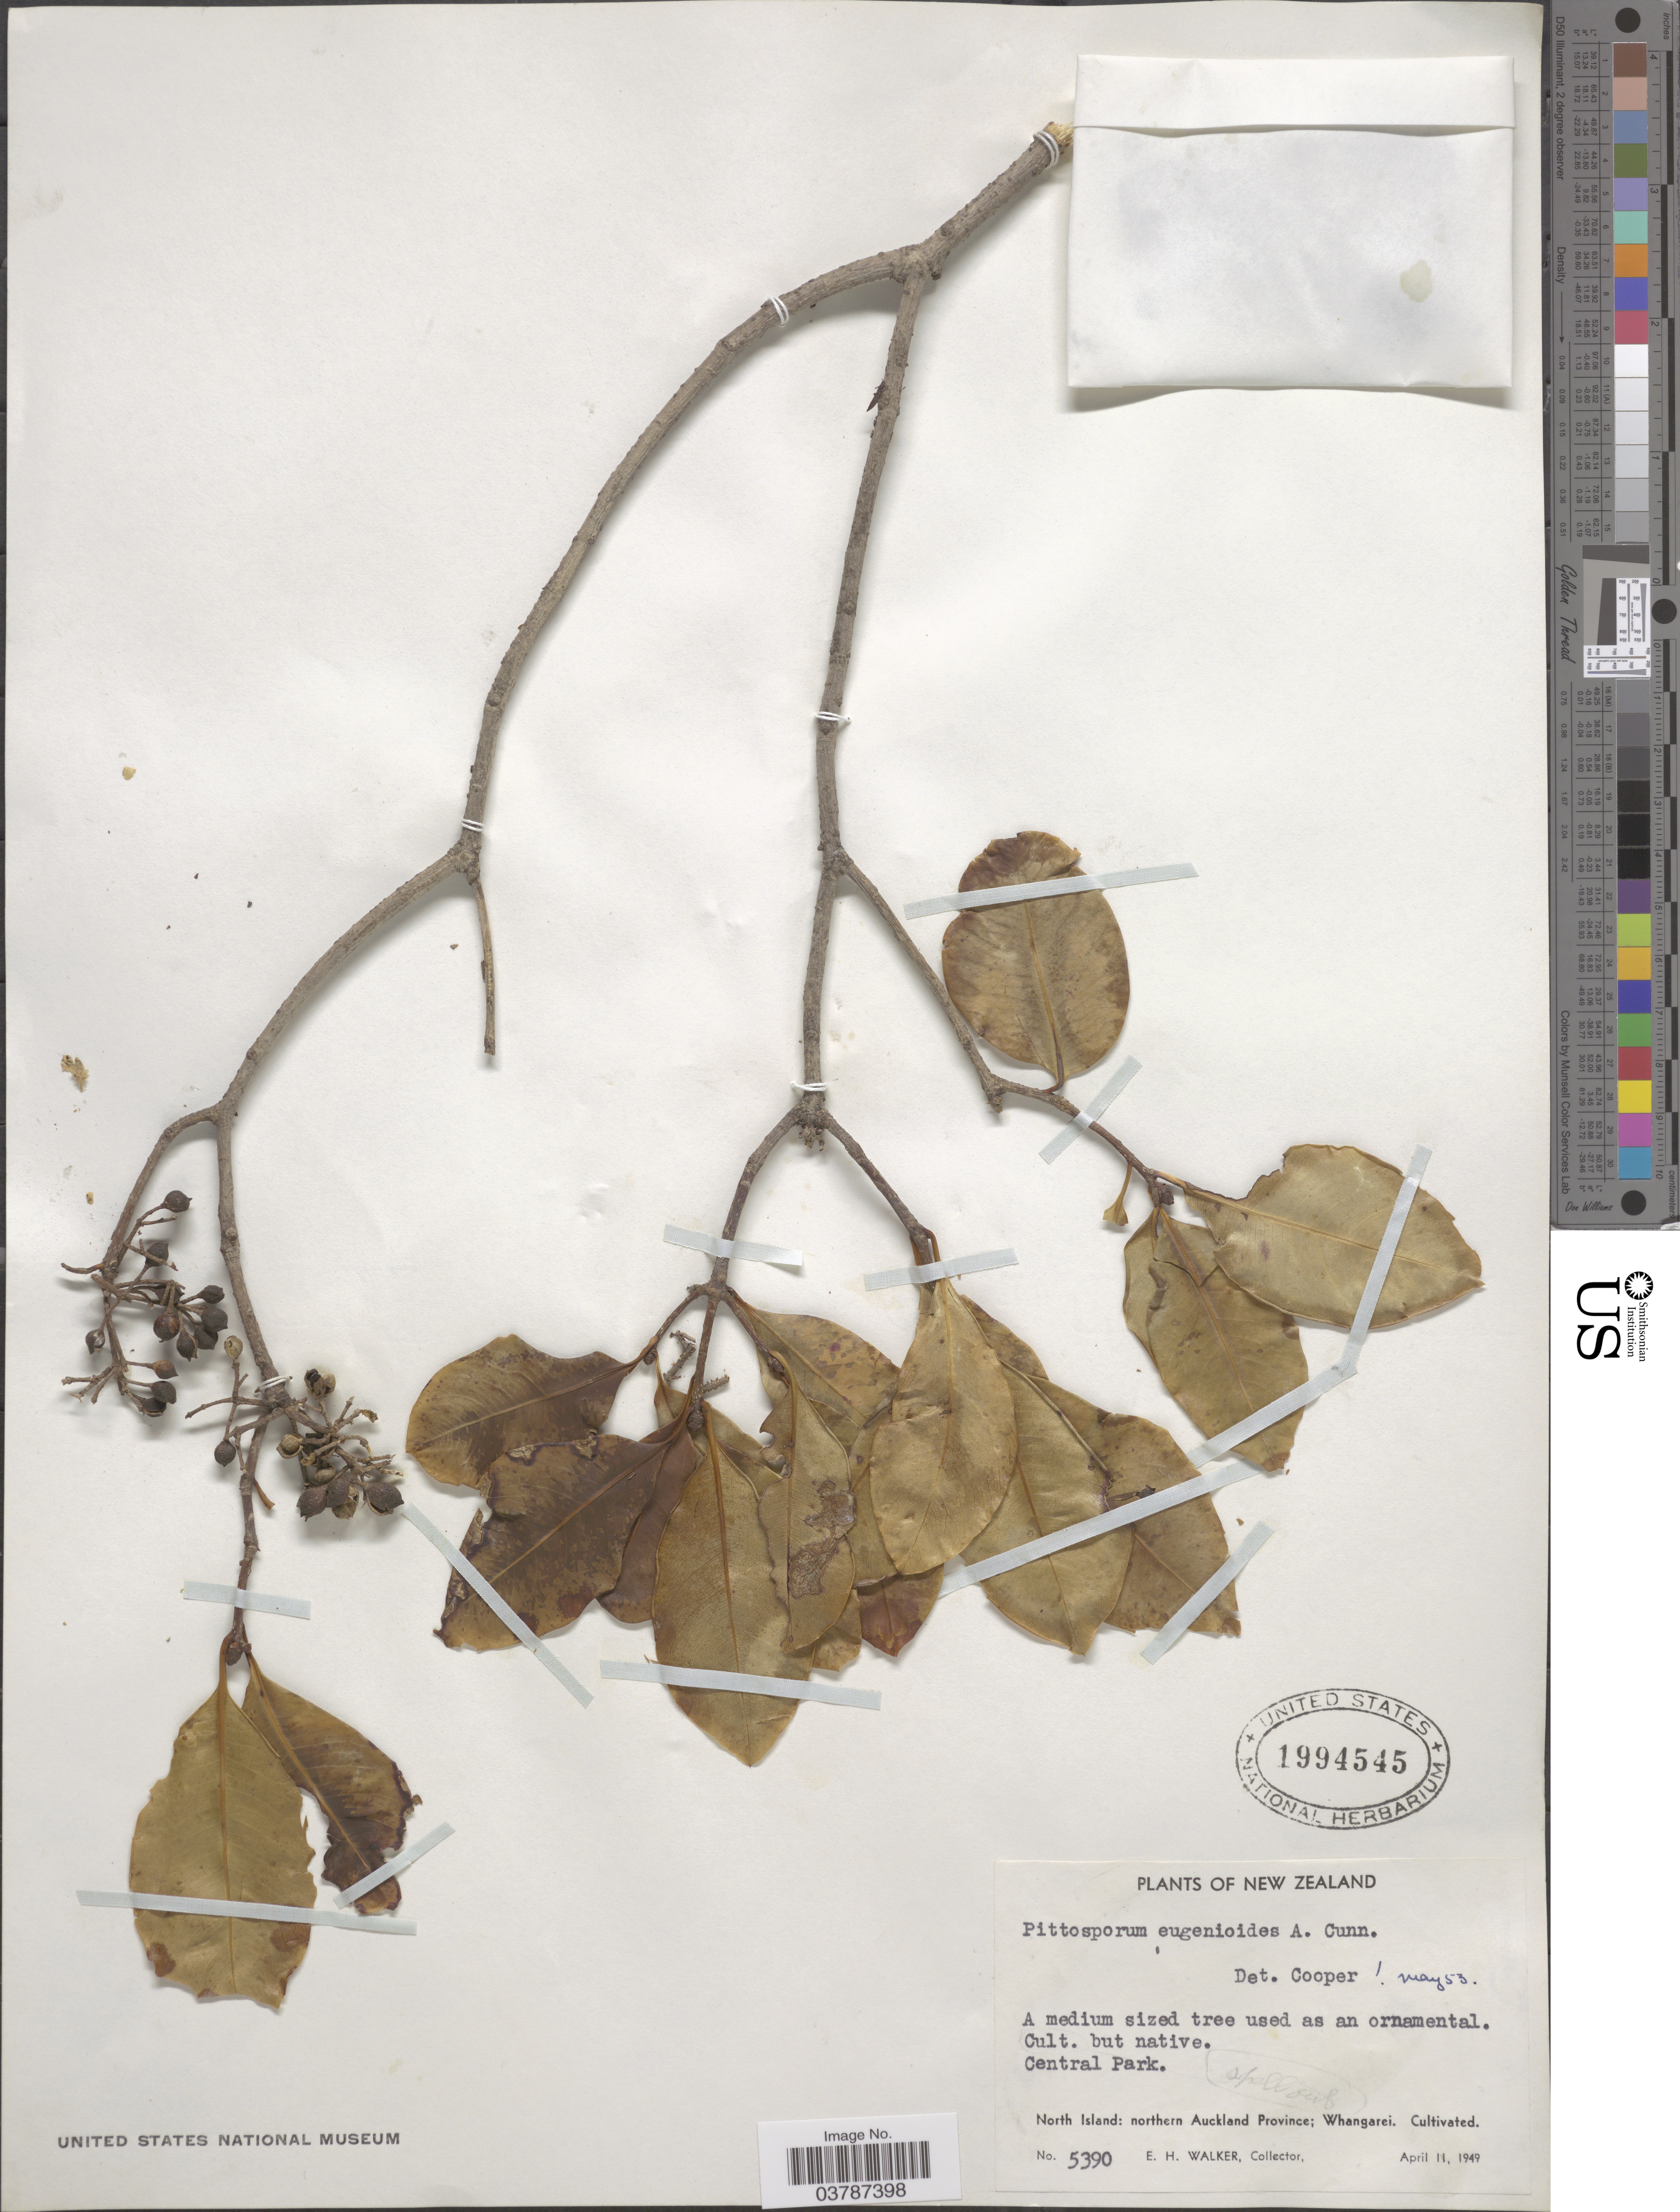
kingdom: Plantae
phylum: Tracheophyta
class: Magnoliopsida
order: Apiales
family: Pittosporaceae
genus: Pittosporum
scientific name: Pittosporum eugenioides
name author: A. Cunn.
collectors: E. H. Walker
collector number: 5390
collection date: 1949-04-11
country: New Zealand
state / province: Auckland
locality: Central Park. North Island: northern Auckland Province; Whangarei.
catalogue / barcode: US 1994545